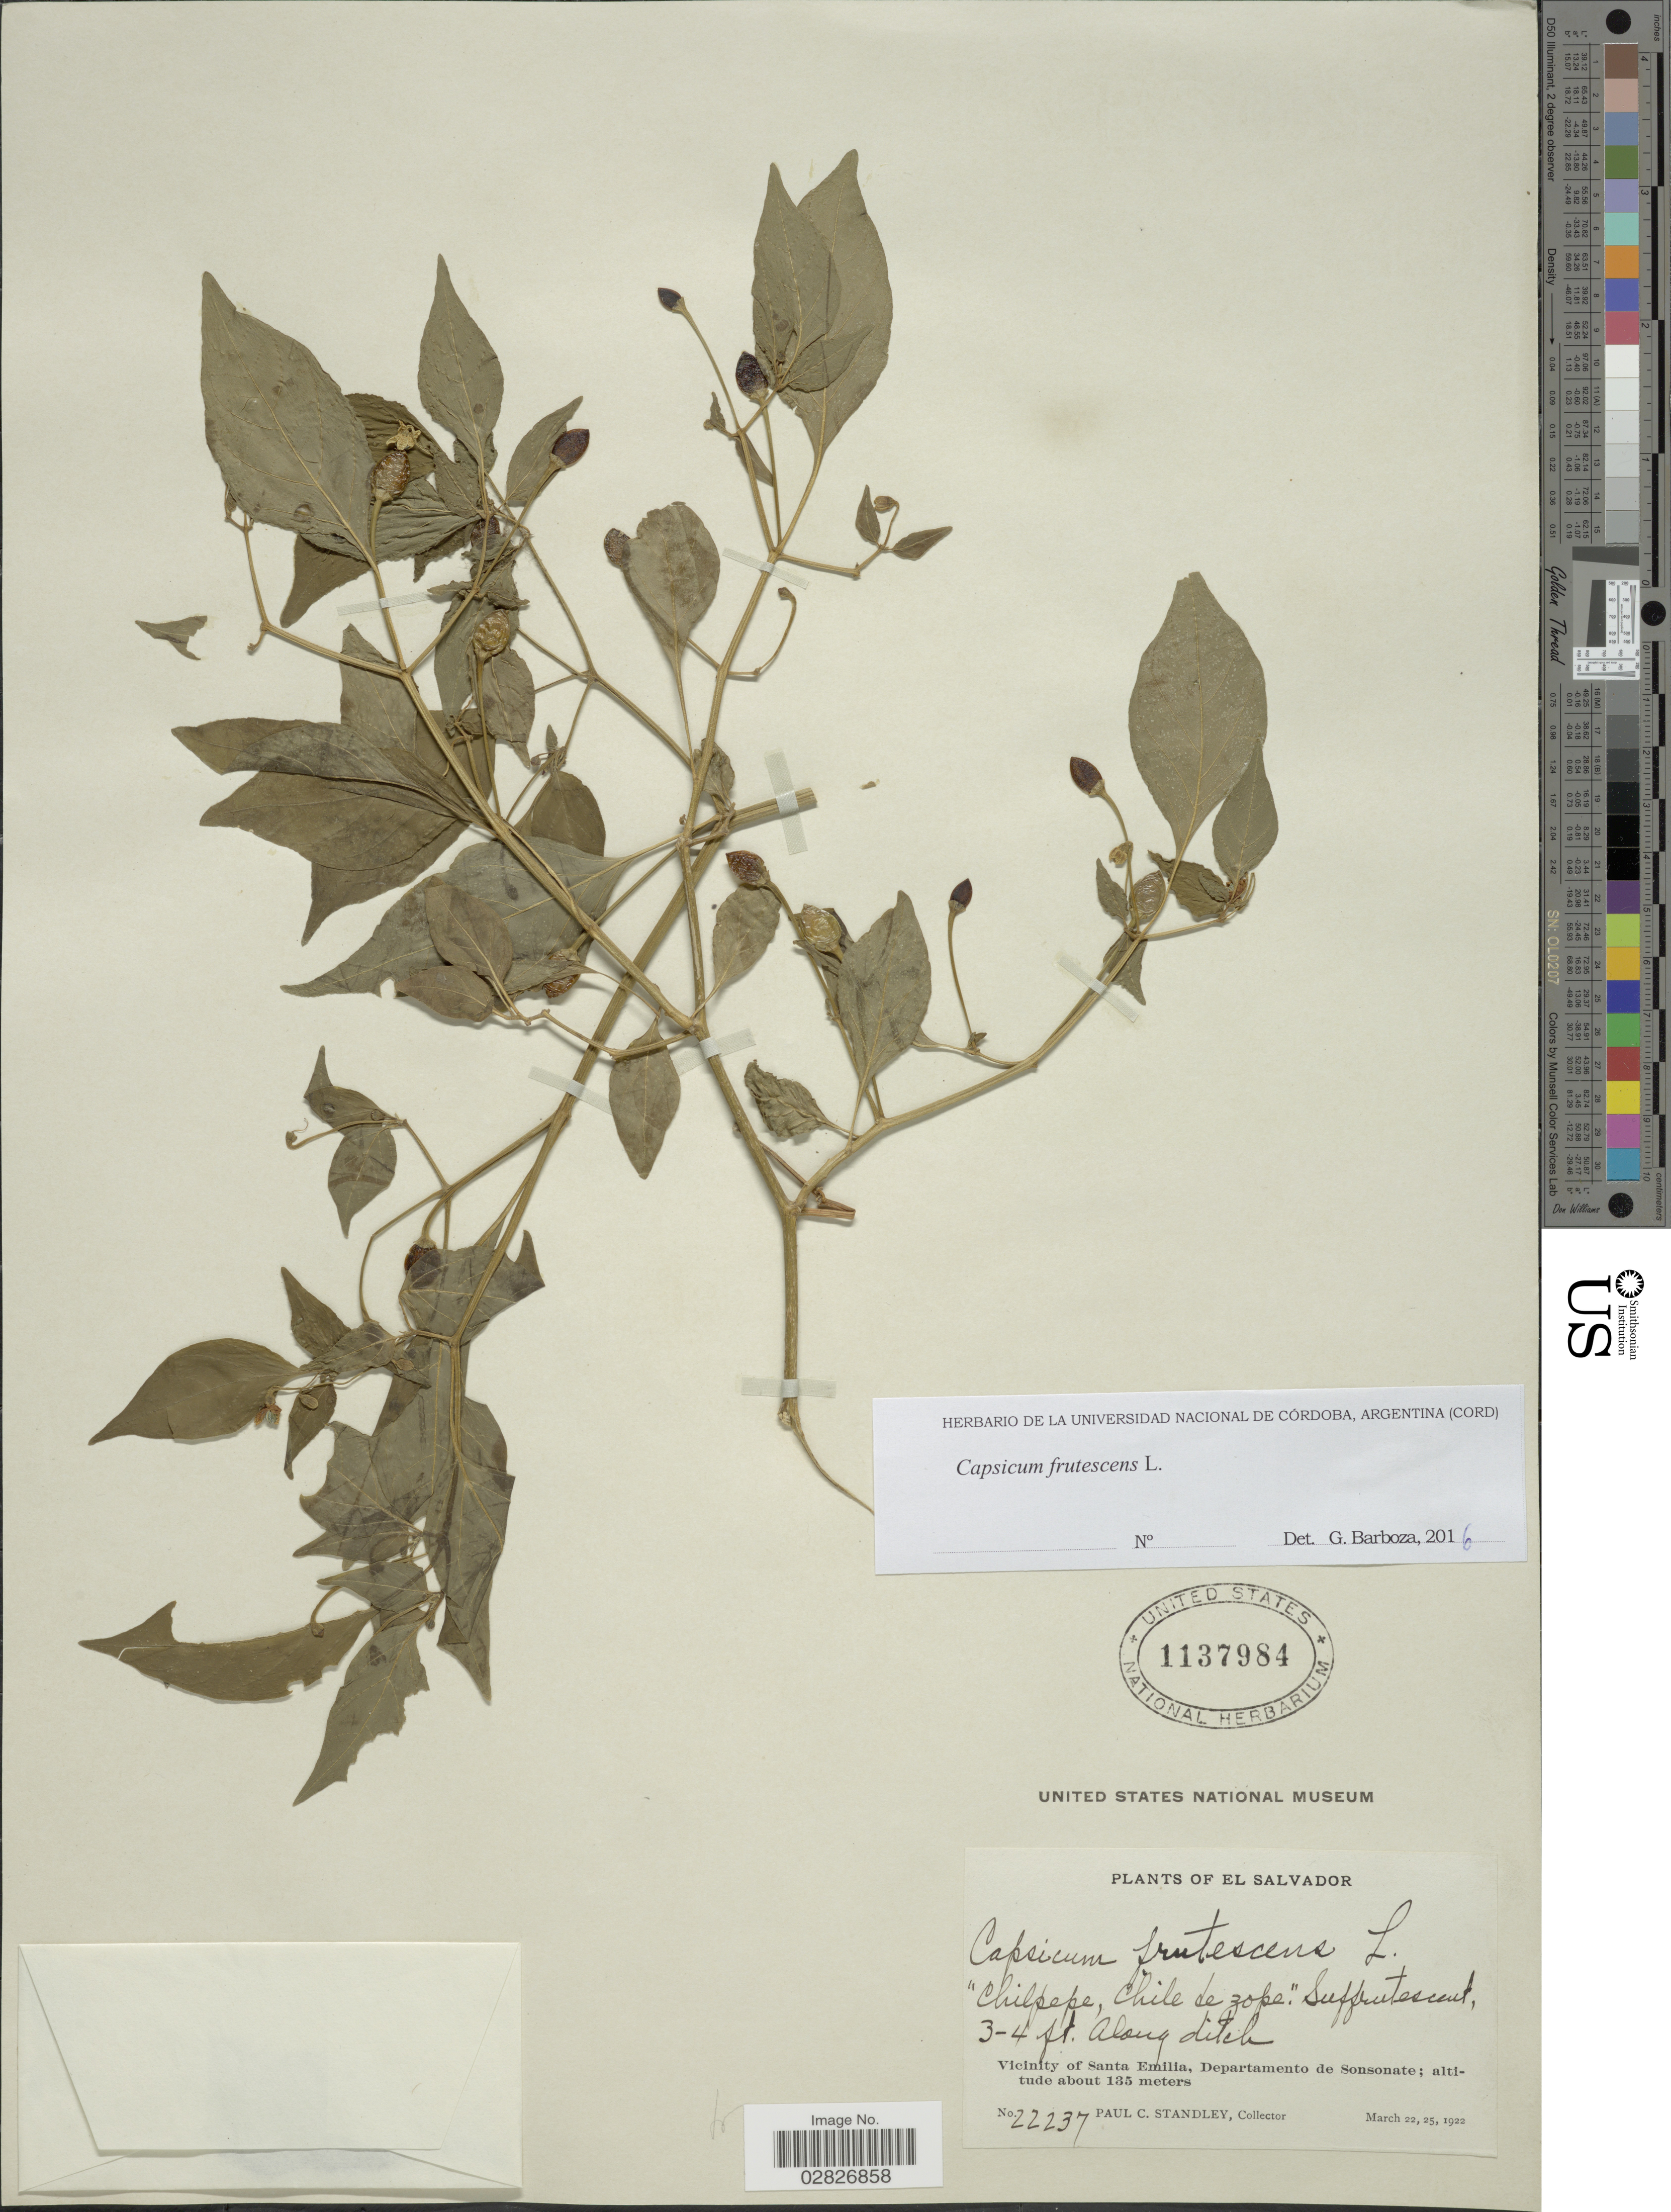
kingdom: Plantae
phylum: Tracheophyta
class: Magnoliopsida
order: Solanales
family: Solanaceae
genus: Capsicum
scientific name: Capsicum frutescens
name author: L.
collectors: P. C. Standley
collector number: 22237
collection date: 1922-03-22/1922-03-25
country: El Salvador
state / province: Sonsonate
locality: Vicinity of Santa Emilia, Departamento de Sonsonate.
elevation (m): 135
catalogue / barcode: US 1137984